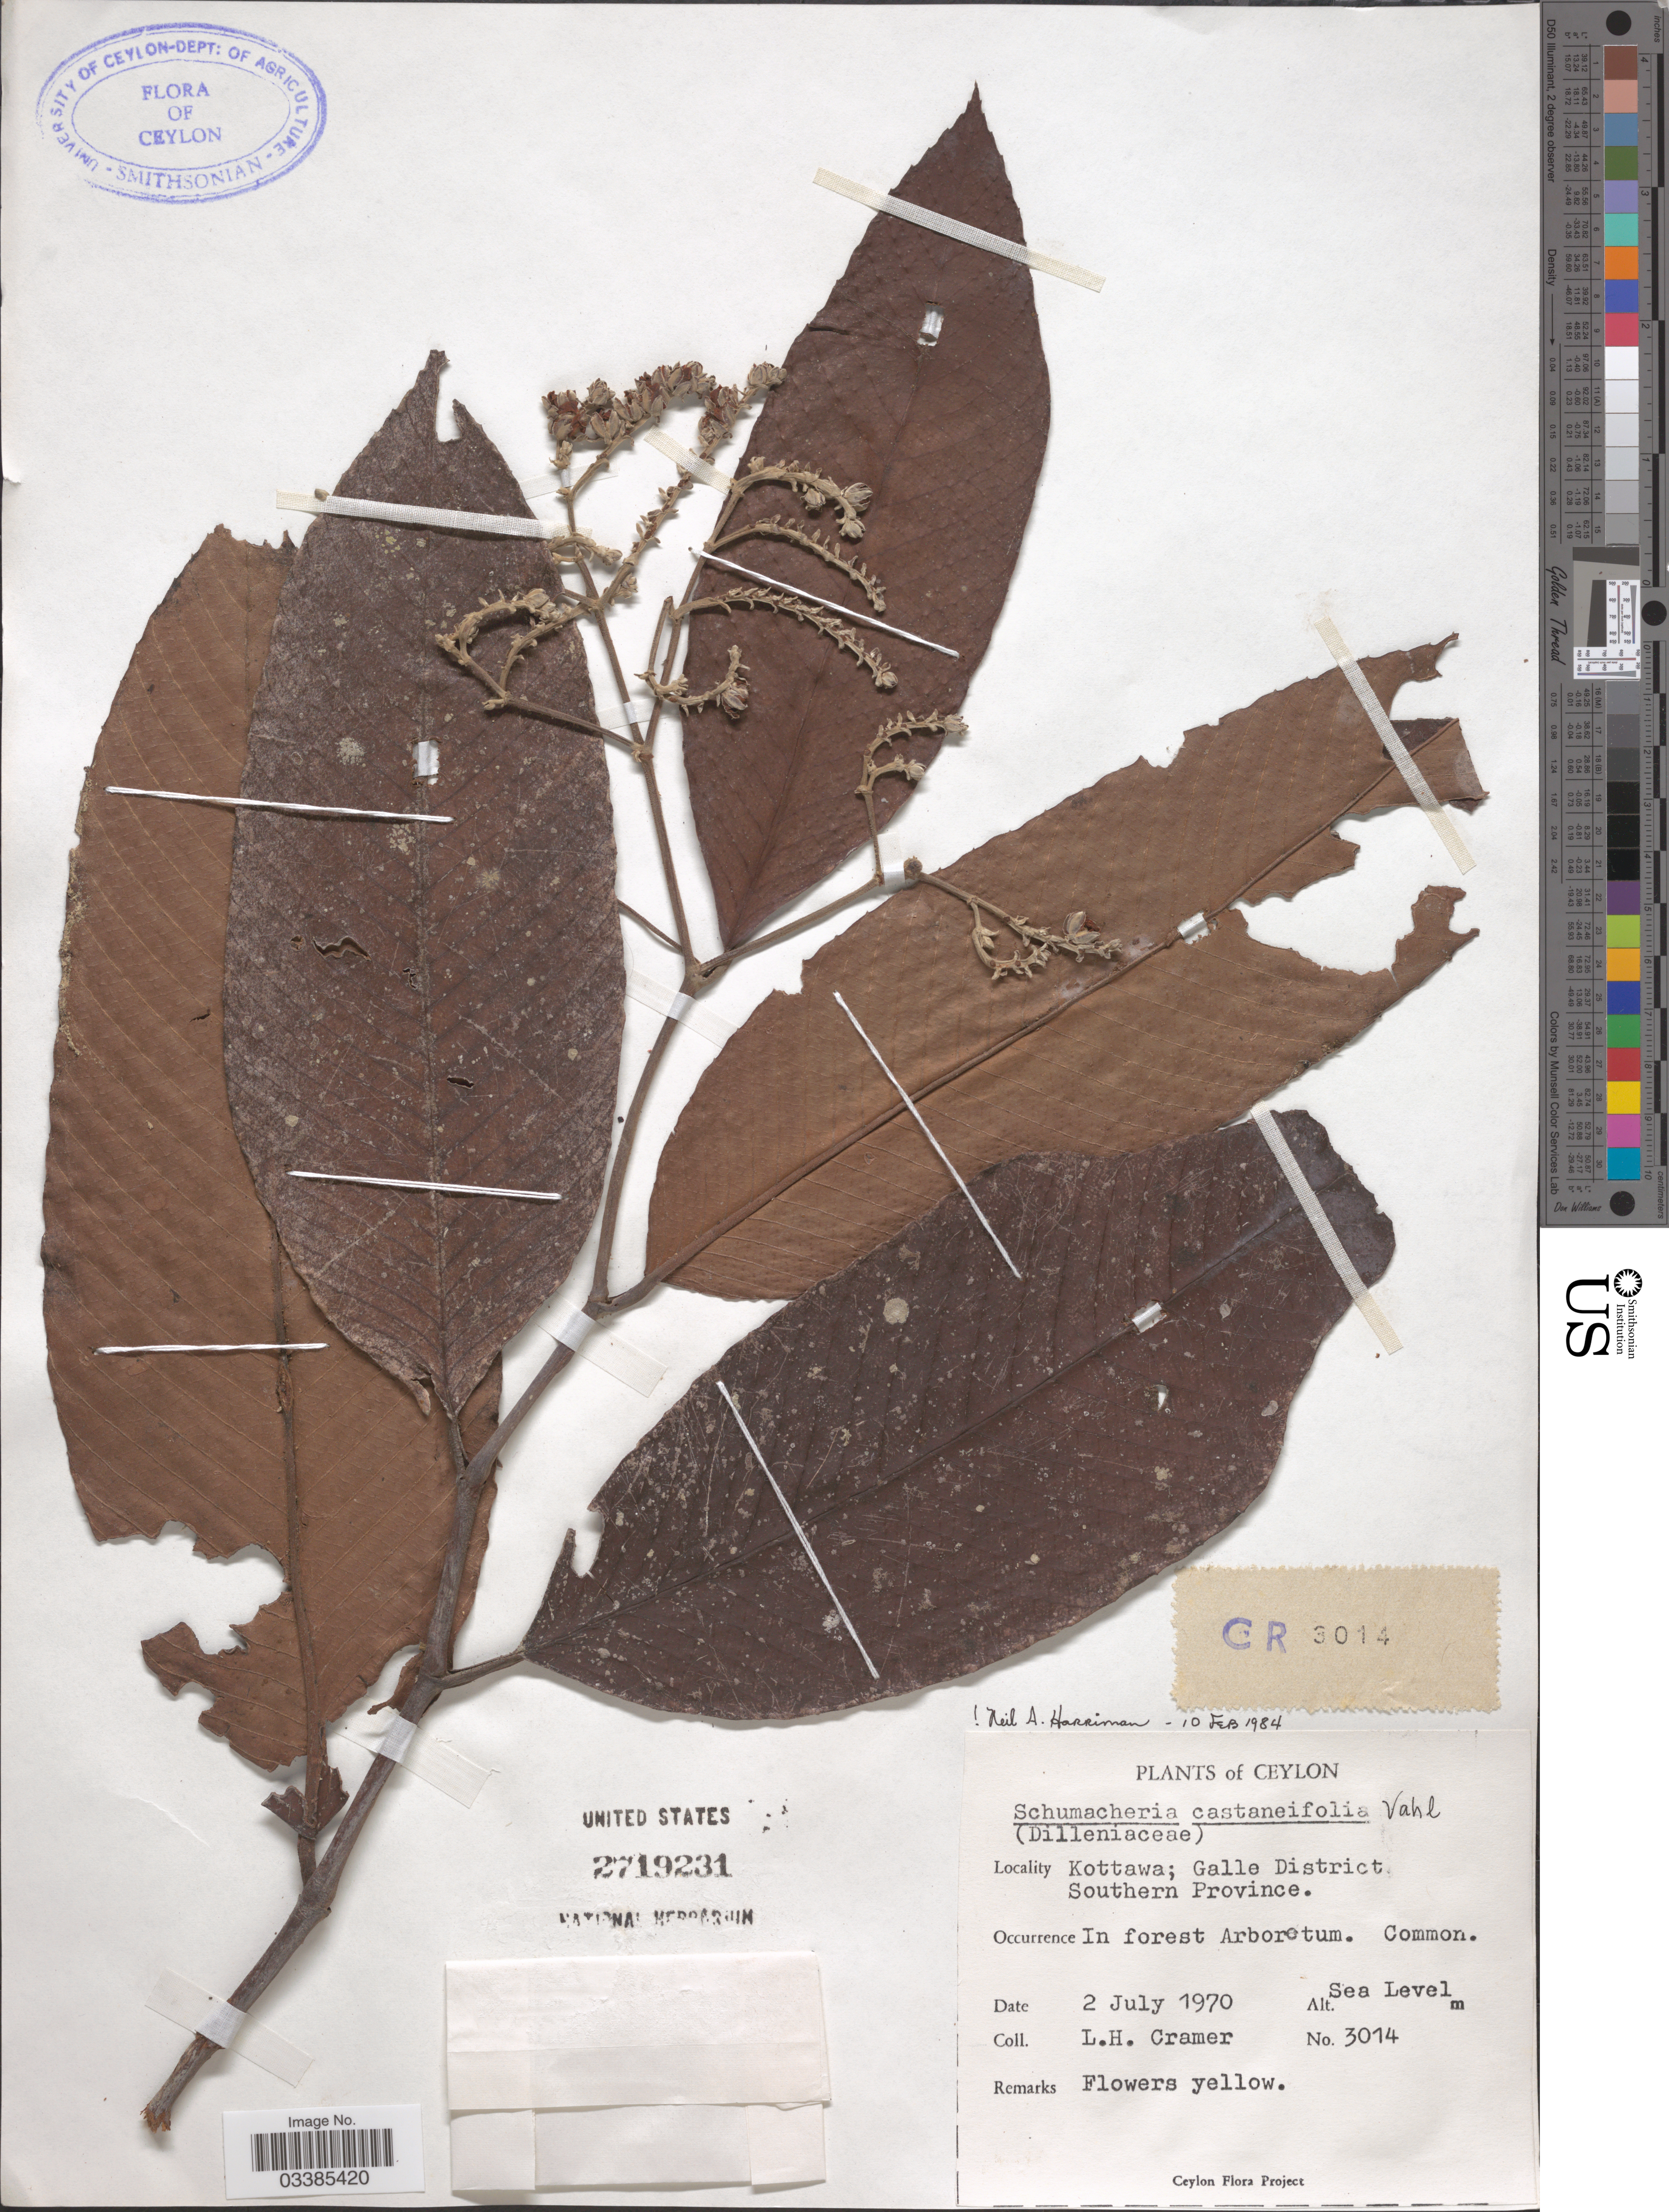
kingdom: Plantae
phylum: Tracheophyta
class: Magnoliopsida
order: Dilleniales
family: Dilleniaceae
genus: Schumacheria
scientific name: Schumacheria castaneifolia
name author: Vahl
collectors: L. H. Cramer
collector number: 3014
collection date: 1970-07-02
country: Sri Lanka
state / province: Southern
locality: Ceylon. Kottawa; Galle District. In forest Arboretum.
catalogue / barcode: US 2719231